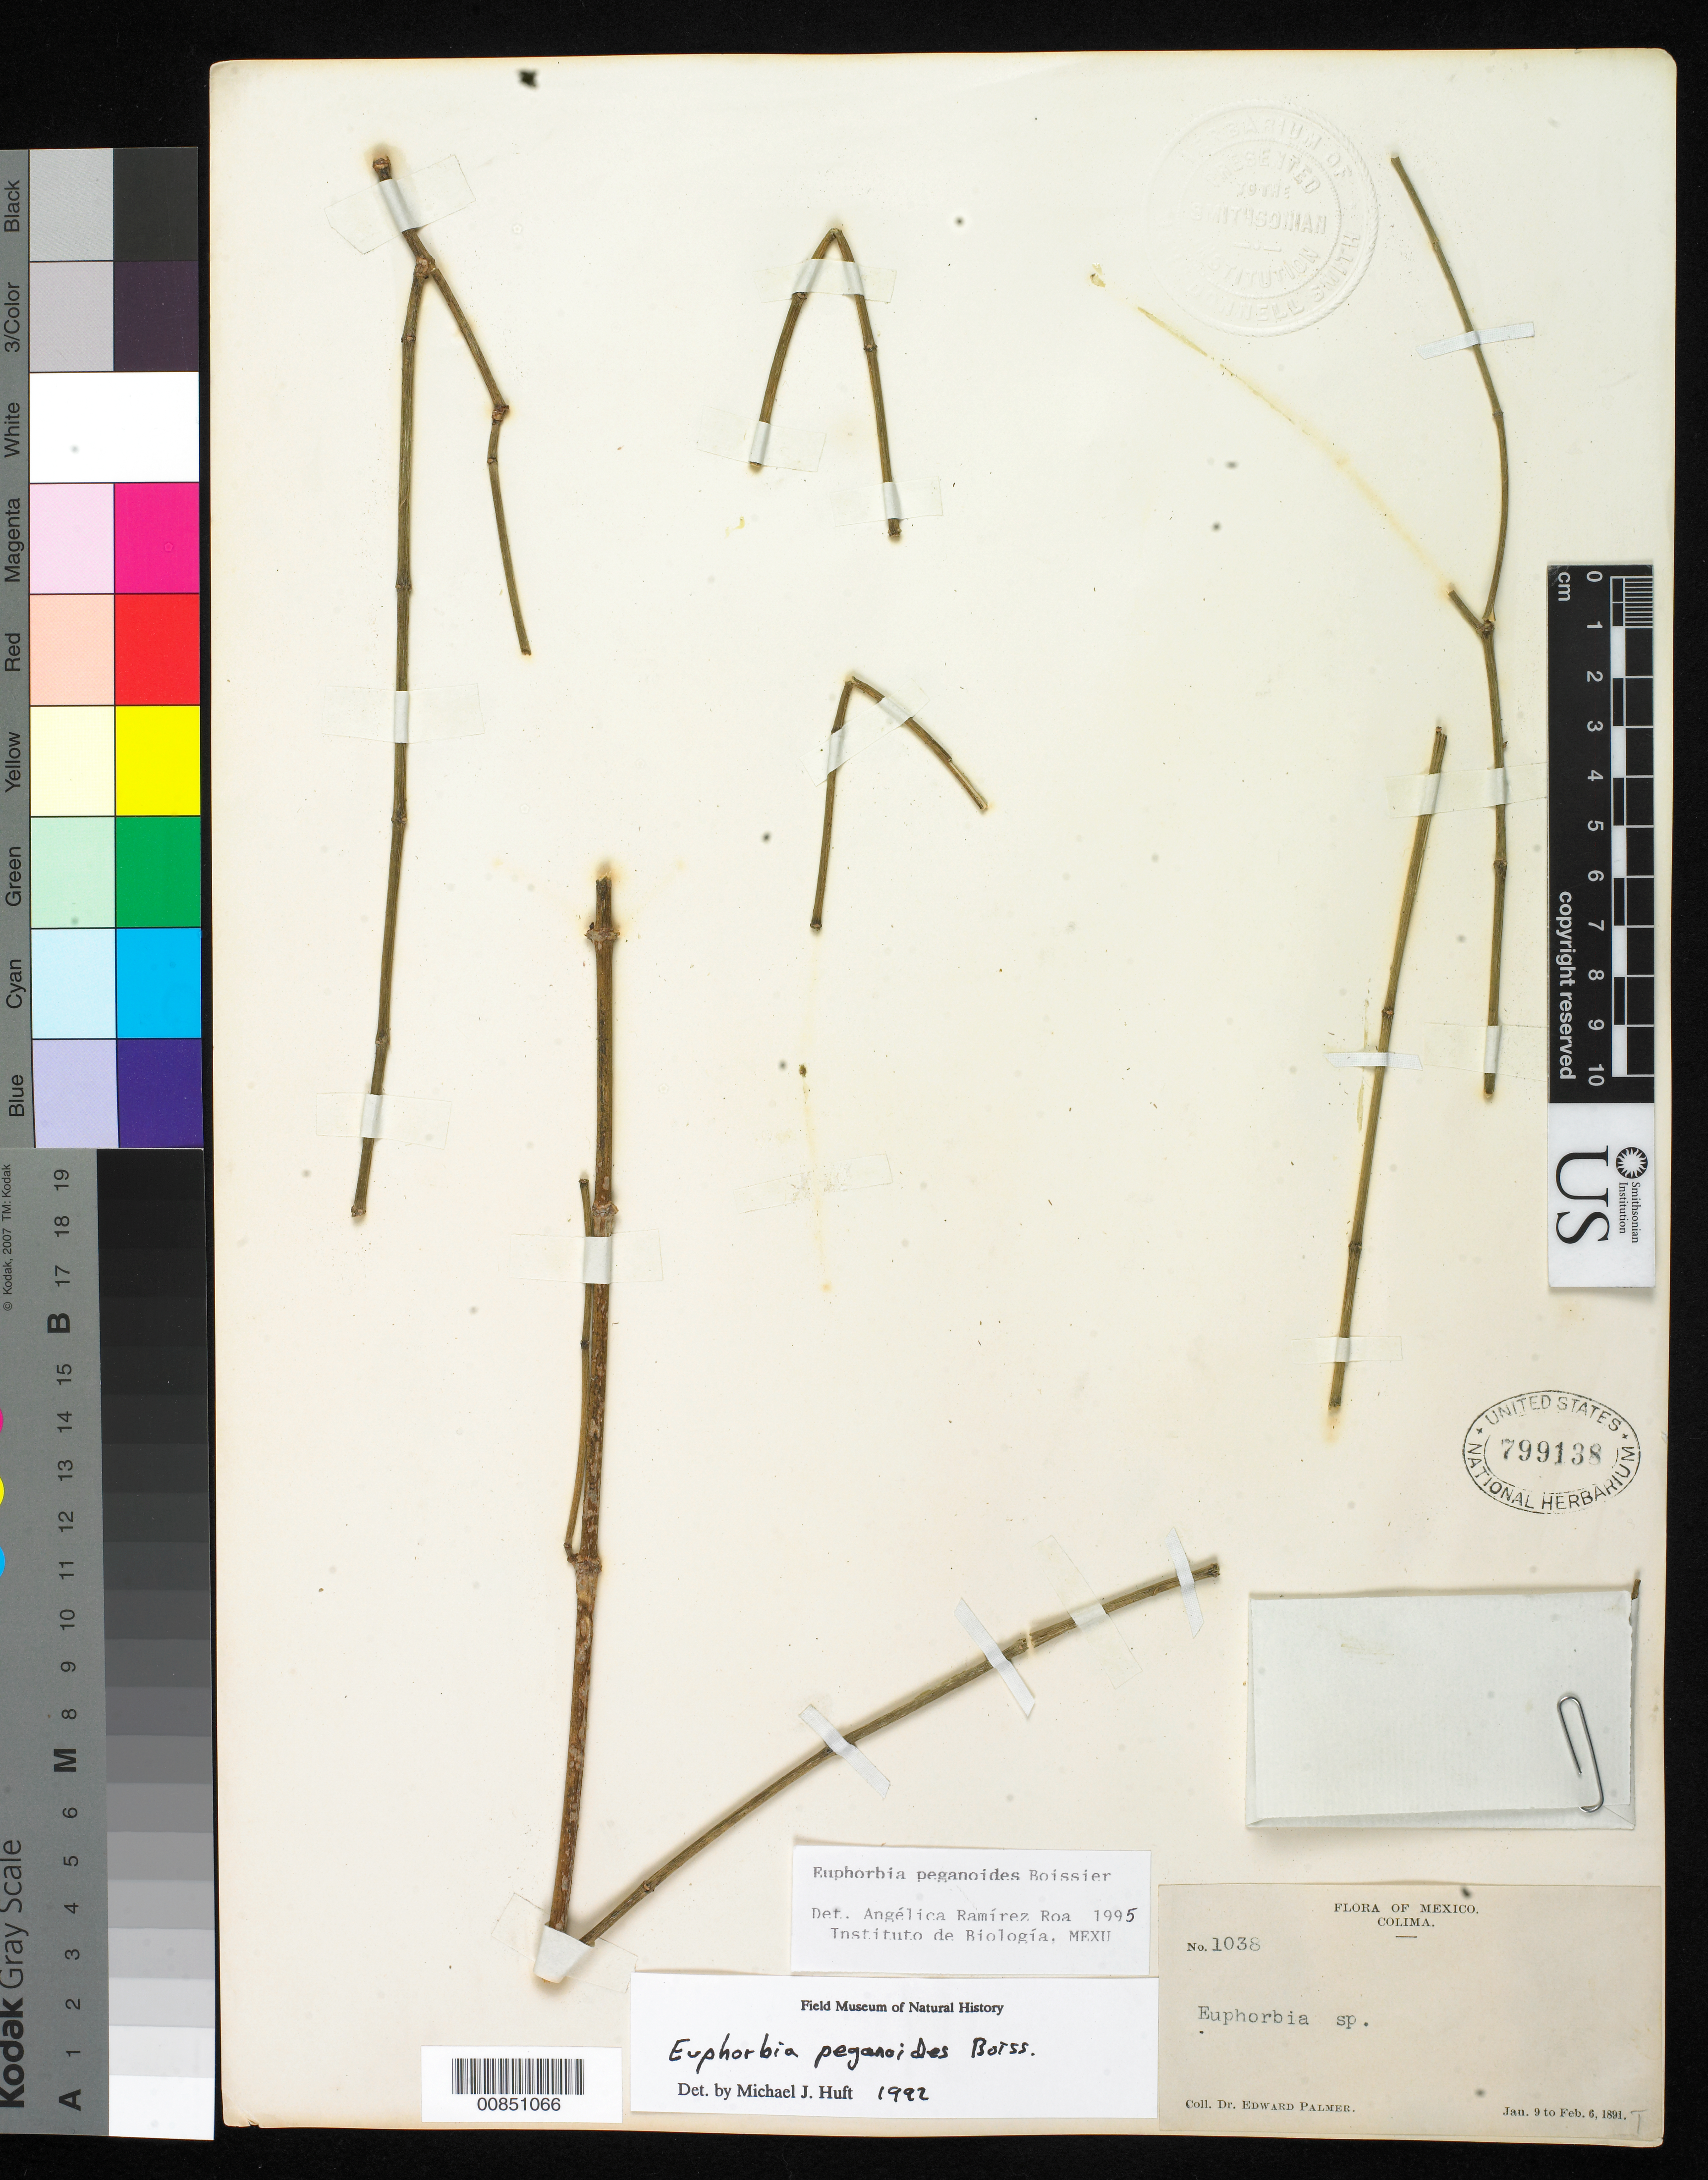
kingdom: Plantae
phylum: Tracheophyta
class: Magnoliopsida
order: Malpighiales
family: Euphorbiaceae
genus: Euphorbia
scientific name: Euphorbia peganoides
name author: Boiss.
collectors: E. Palmer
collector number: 1038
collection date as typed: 09 Jan 1891 to 06 Feb 1891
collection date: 1891-01-09/1891-02-06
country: Mexico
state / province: Colima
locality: Colima.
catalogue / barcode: US 799138